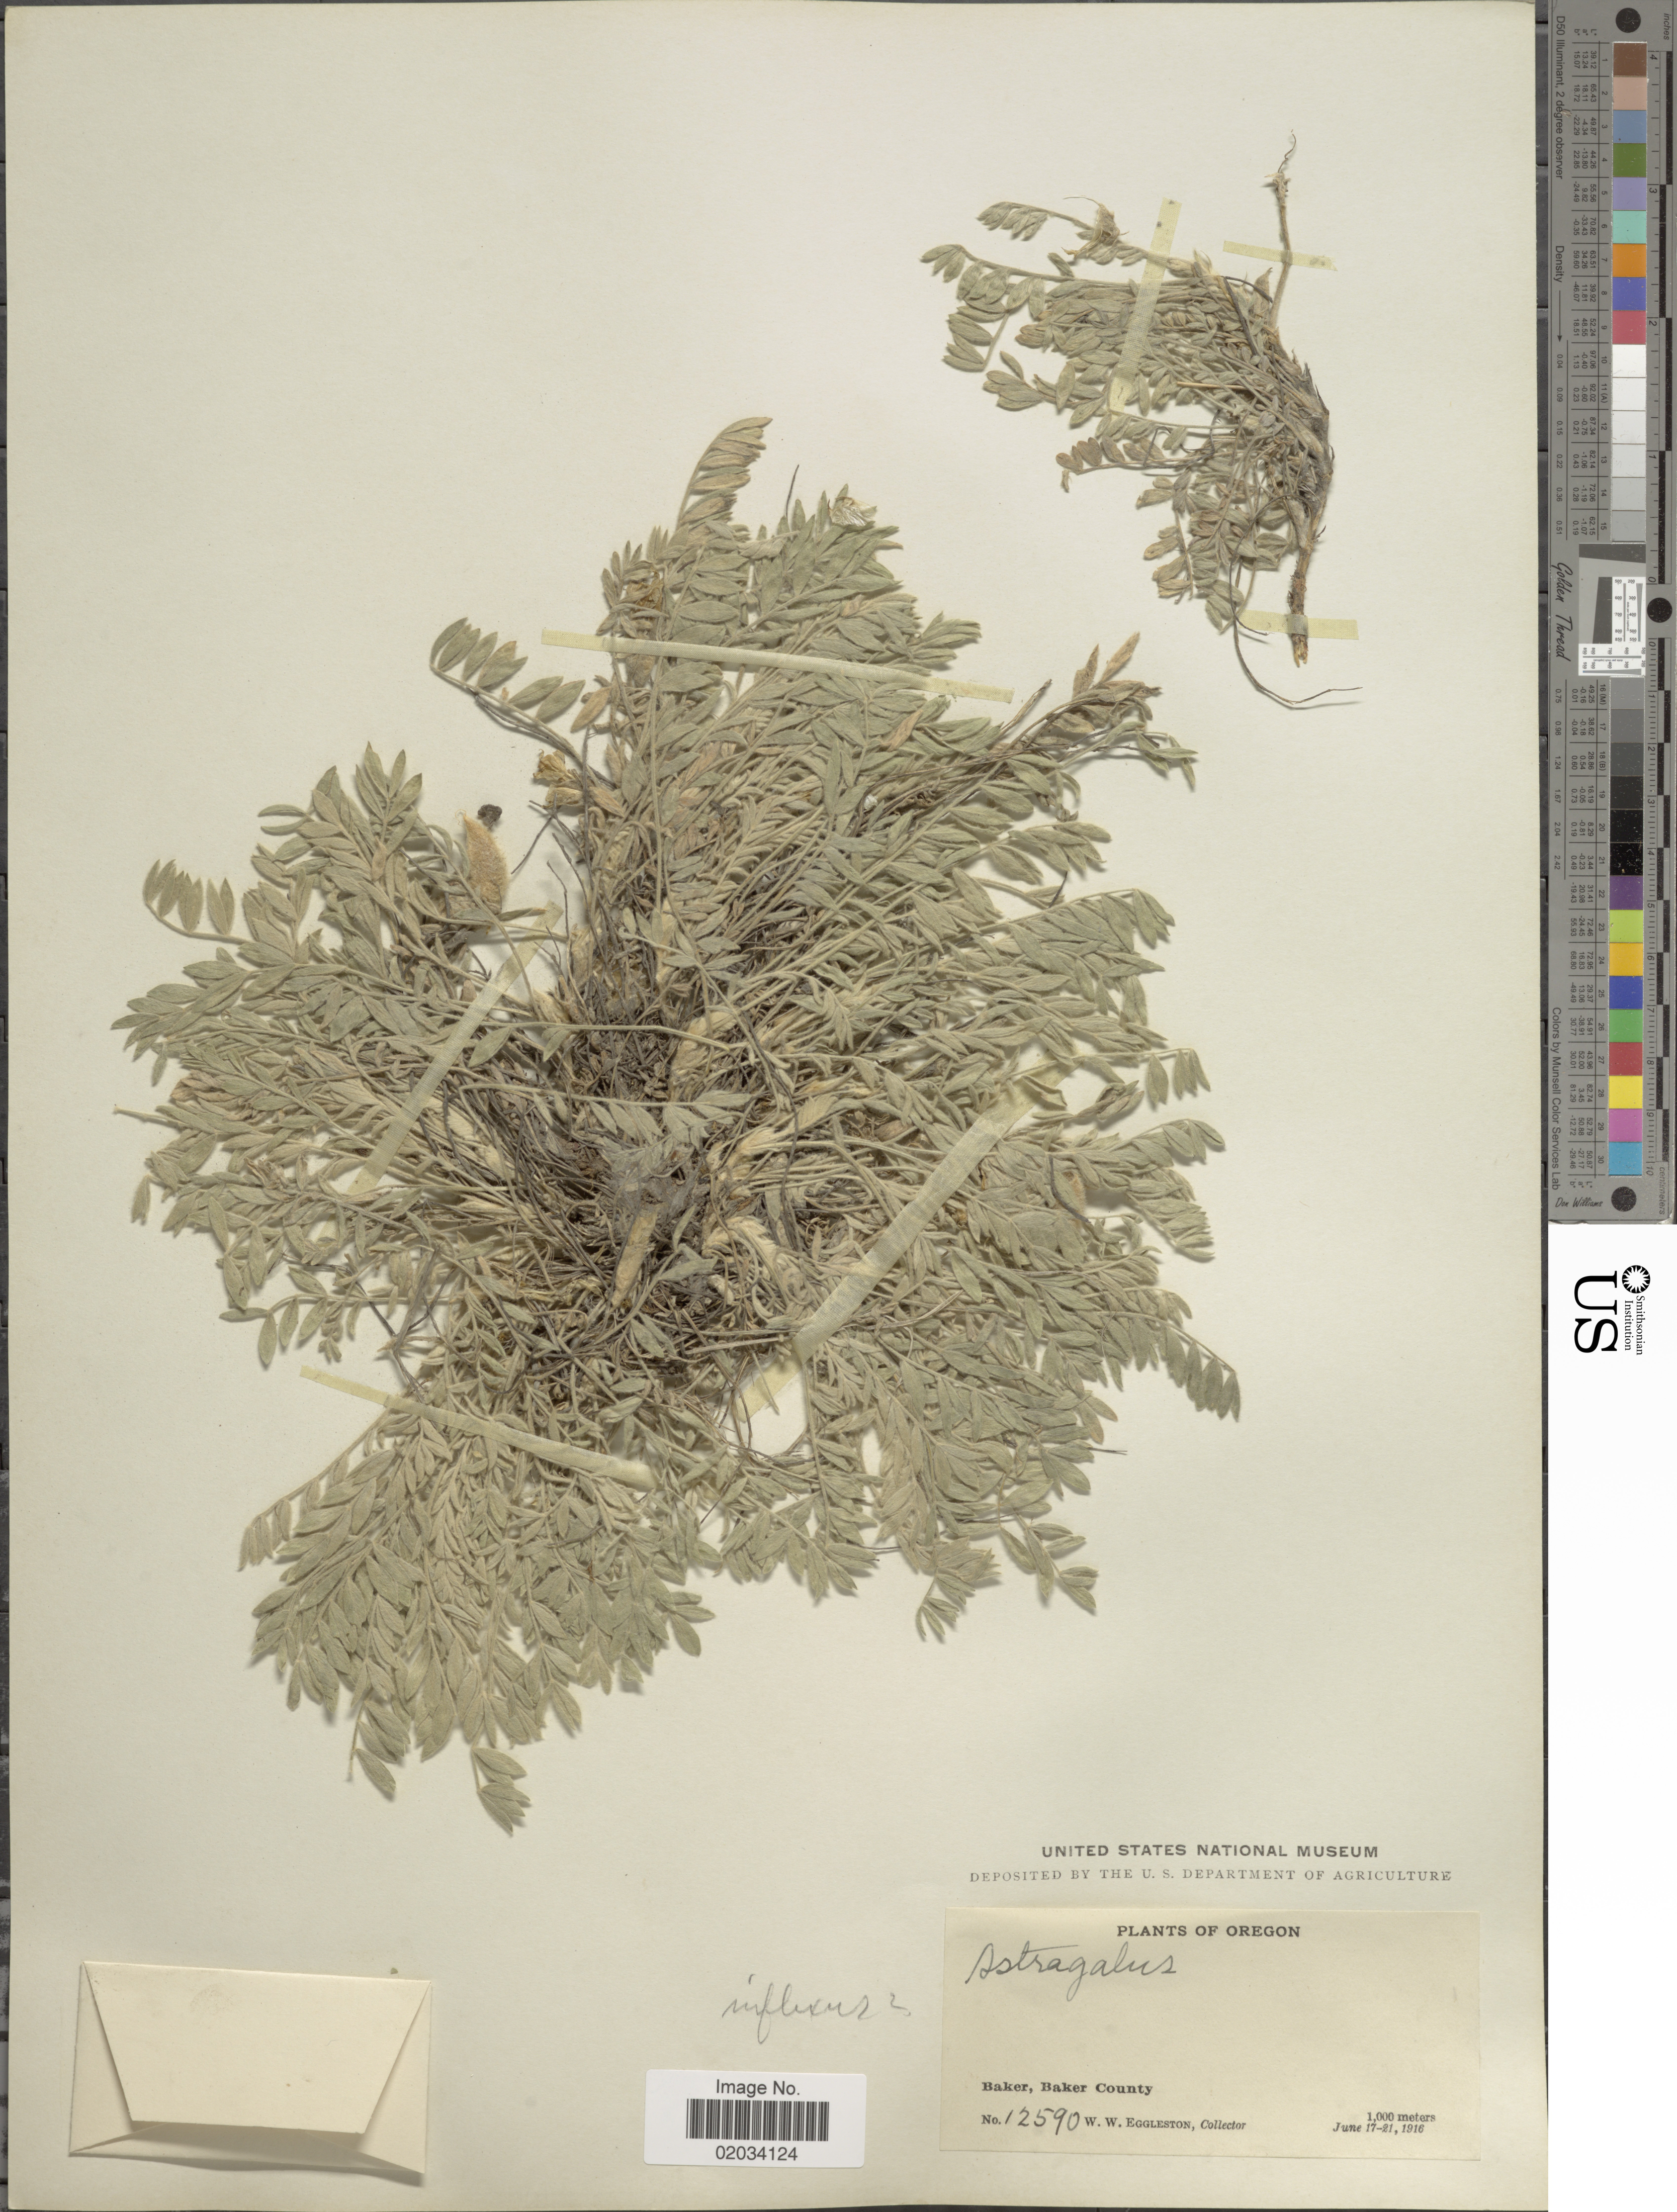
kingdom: Plantae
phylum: Tracheophyta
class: Magnoliopsida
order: Fabales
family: Fabaceae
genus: Astragalus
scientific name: Astragalus inflexus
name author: Douglas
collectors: W. W. Eggleston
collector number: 12590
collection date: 1916-06-17/1916-06-21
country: United States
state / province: Oregon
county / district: Baker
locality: Baker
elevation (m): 1000